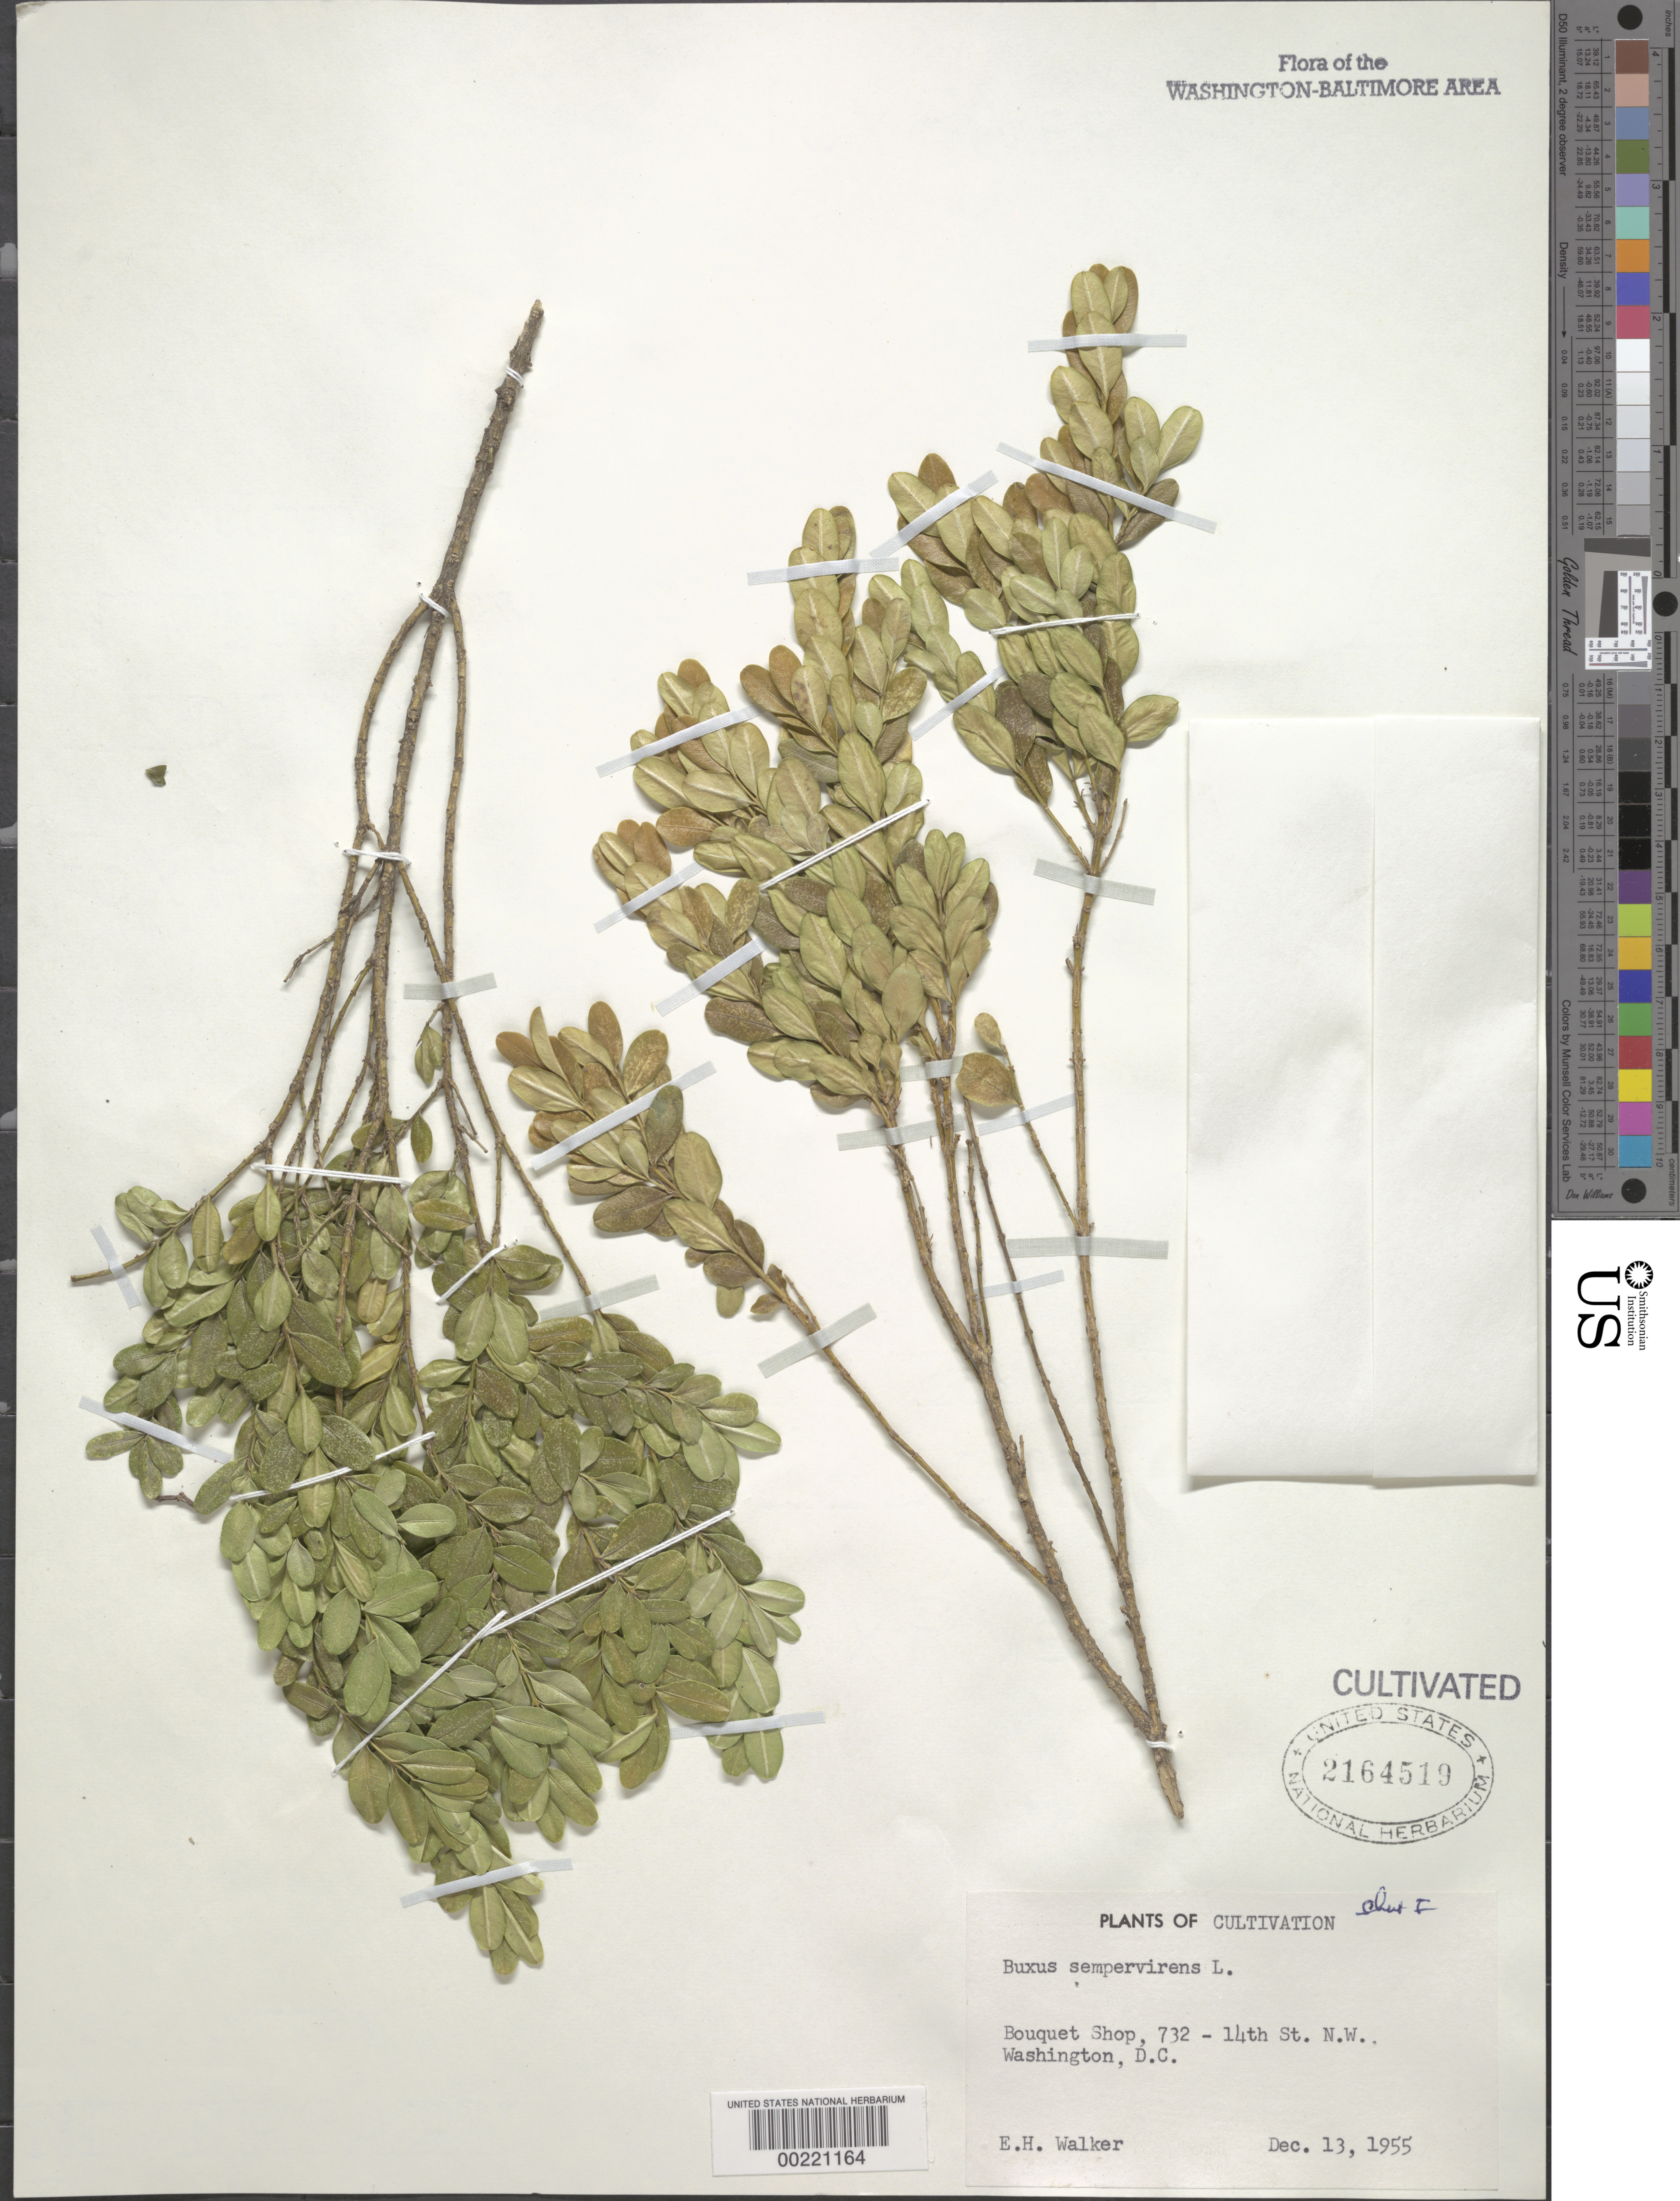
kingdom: Plantae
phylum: Tracheophyta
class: Magnoliopsida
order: Buxales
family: Buxaceae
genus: Buxus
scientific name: Buxus sempervirens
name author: L.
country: United States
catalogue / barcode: US 2164519